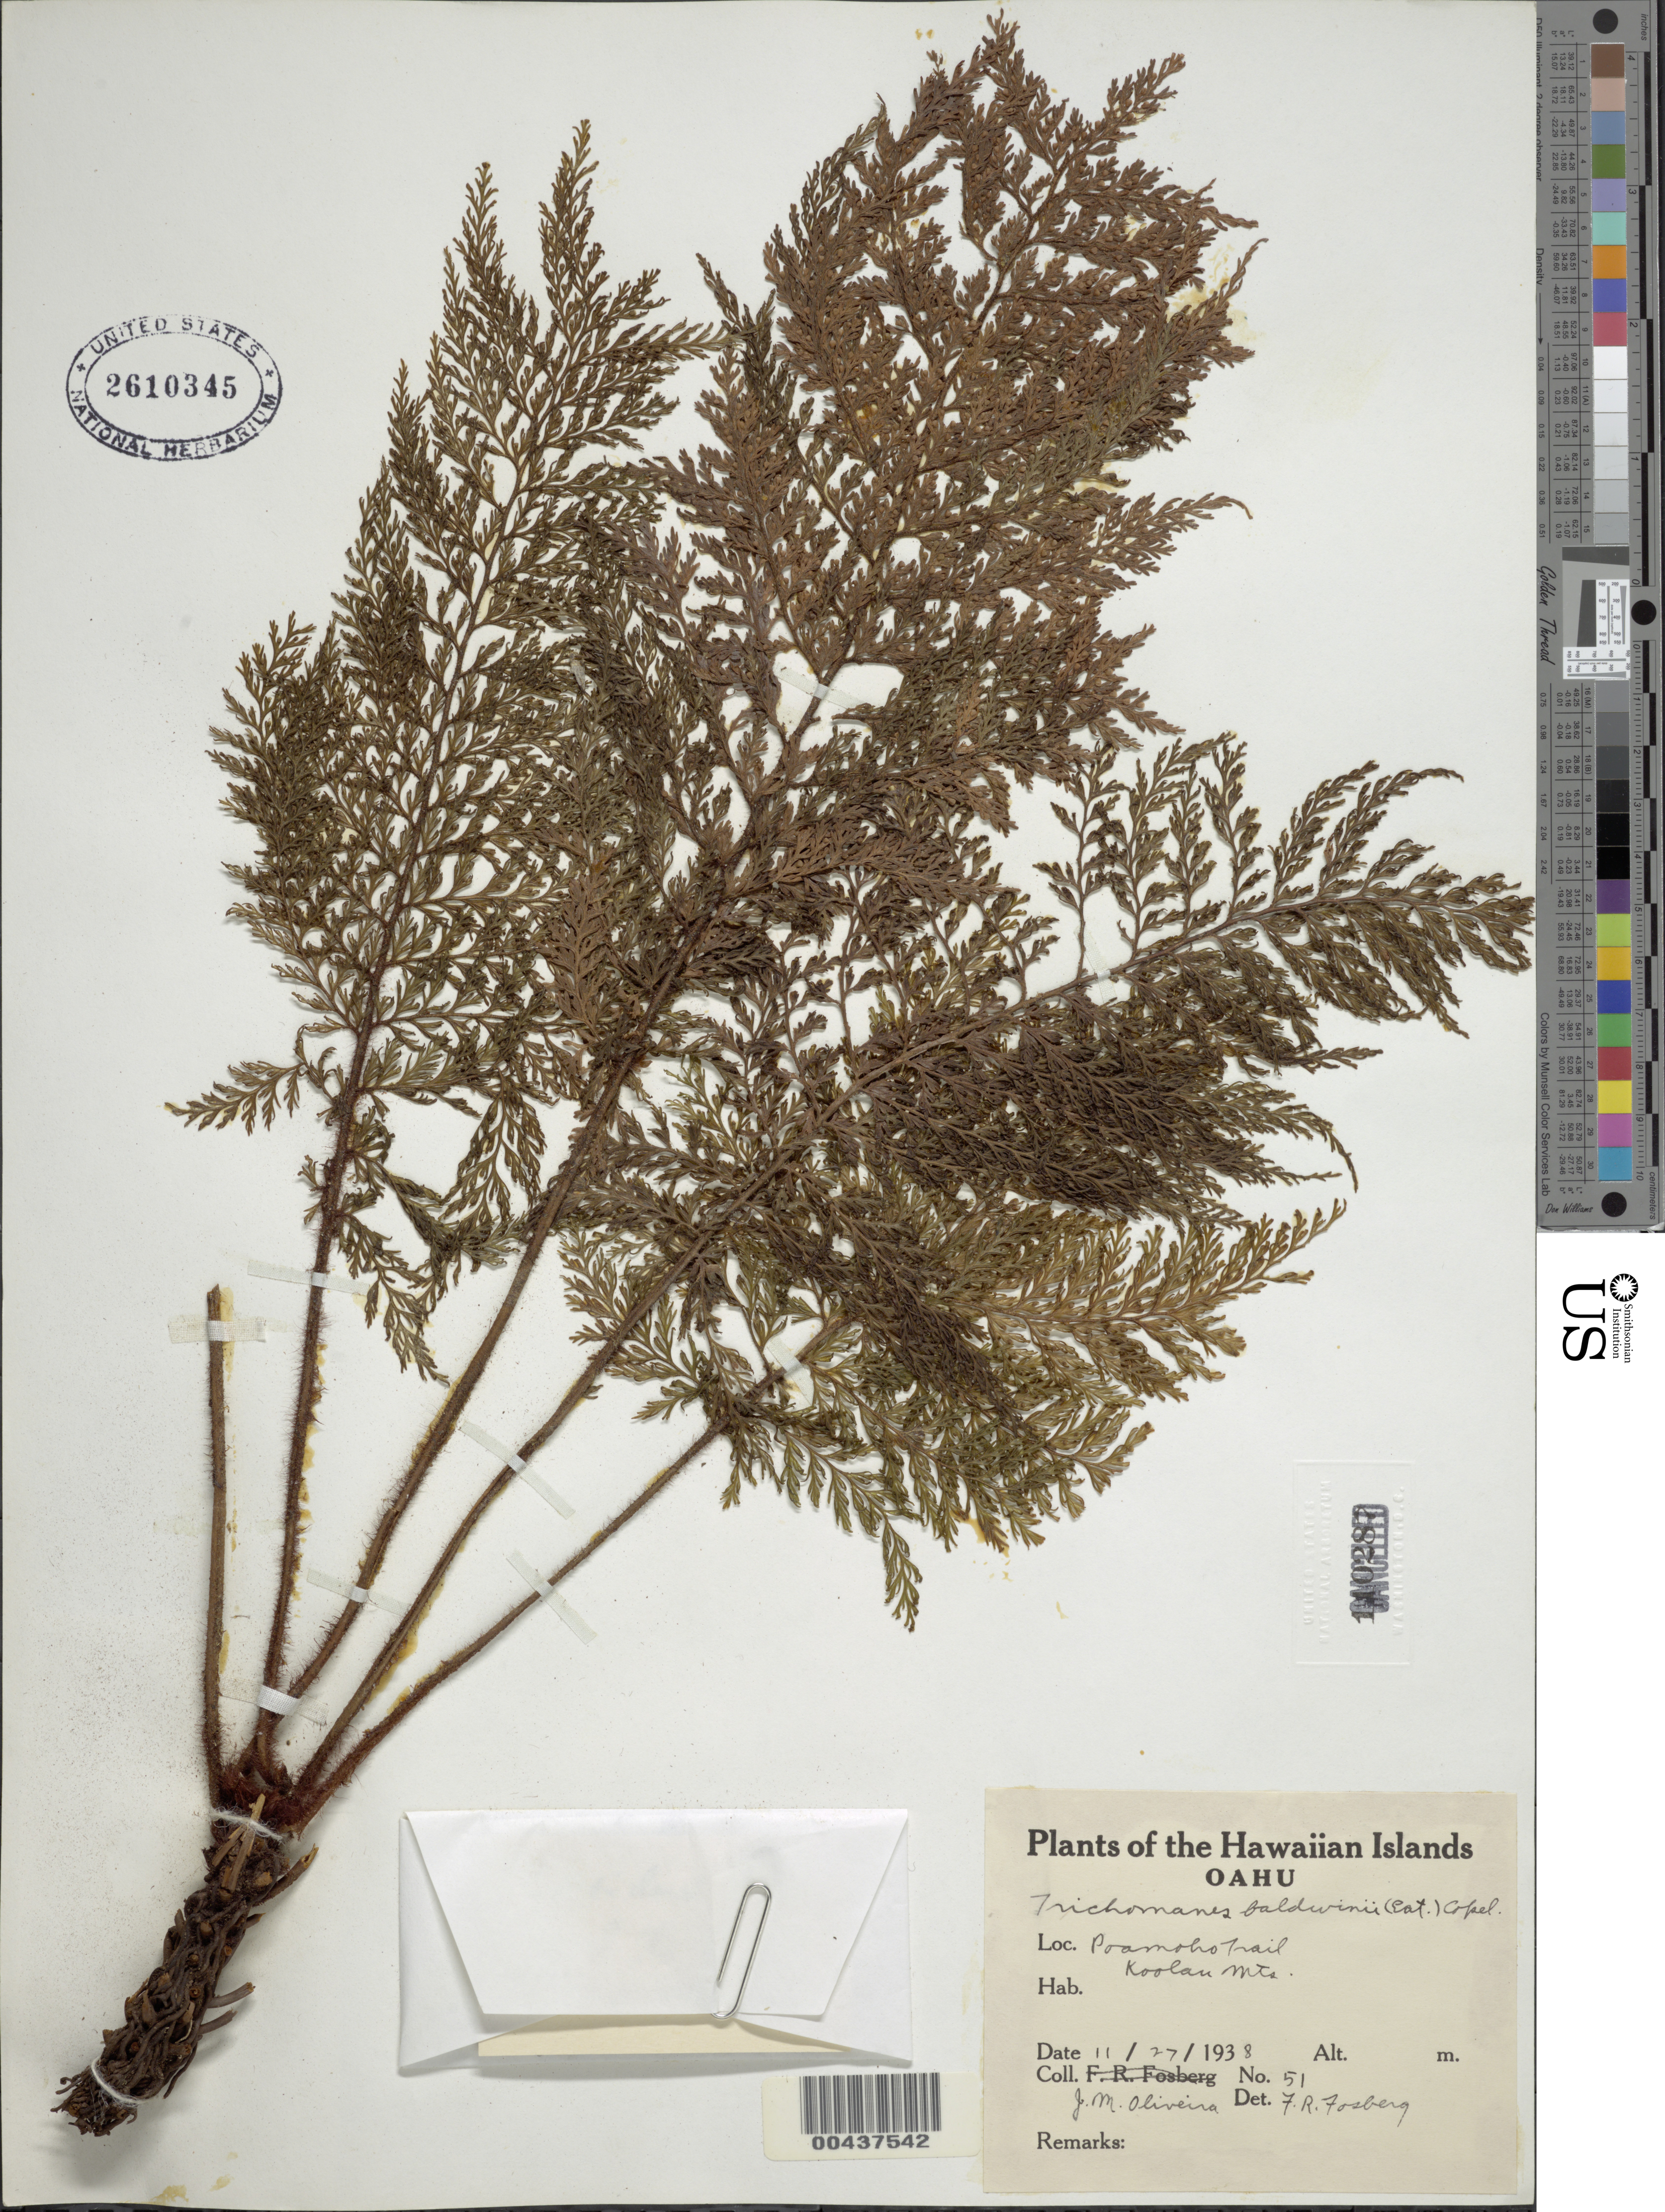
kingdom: Plantae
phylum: Tracheophyta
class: Polypodiopsida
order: Hymenophyllales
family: Hymenophyllaceae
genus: Callistopteris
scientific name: Callistopteris baueriana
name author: Copel.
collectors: J. Oliveira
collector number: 51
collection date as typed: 27 Nov 1938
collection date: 1938-11-27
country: United States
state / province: Hawaii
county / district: Honolulu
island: Oahu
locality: Poamoho Trail, Koolau Mountains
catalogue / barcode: US 2610345